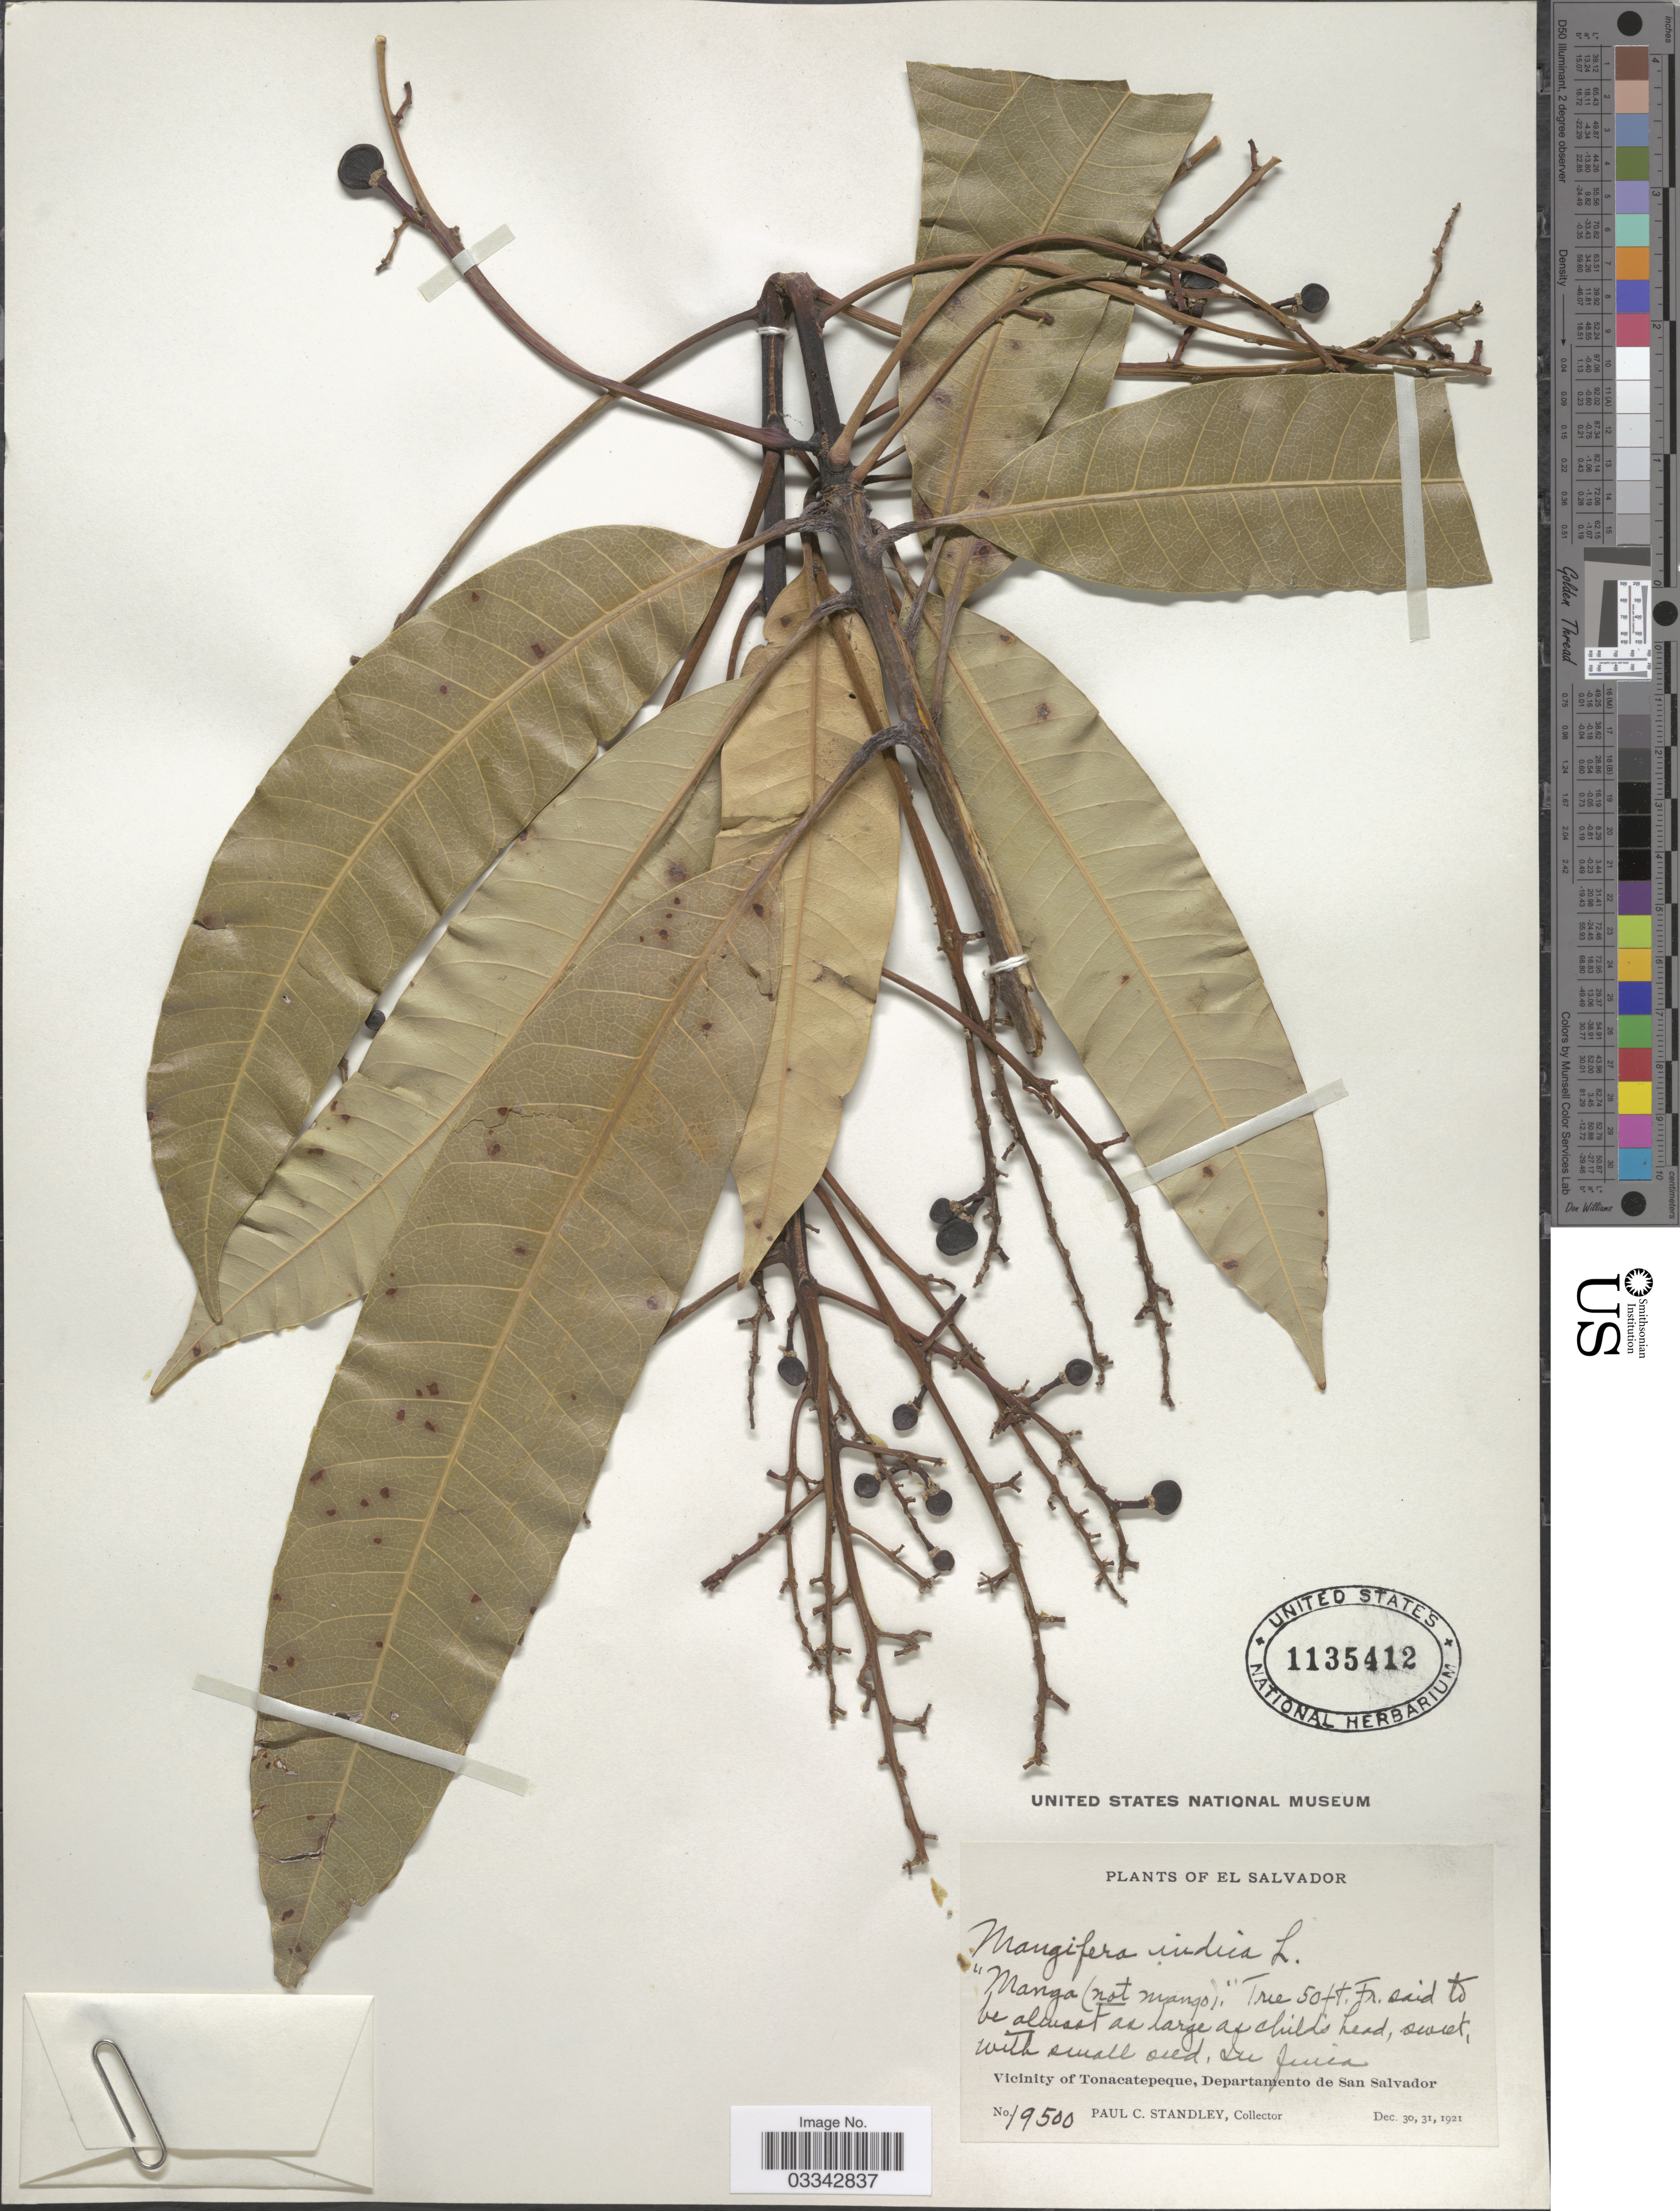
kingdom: Plantae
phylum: Tracheophyta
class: Magnoliopsida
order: Sapindales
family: Anacardiaceae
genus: Mangifera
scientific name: Mangifera indica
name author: L.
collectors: P. C. Standley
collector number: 19500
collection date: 1921-12-30/1921-12-31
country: El Salvador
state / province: San Salvador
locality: Vicinity of Tonacatepeque, Departamento de San Salvador.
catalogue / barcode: US 1135412